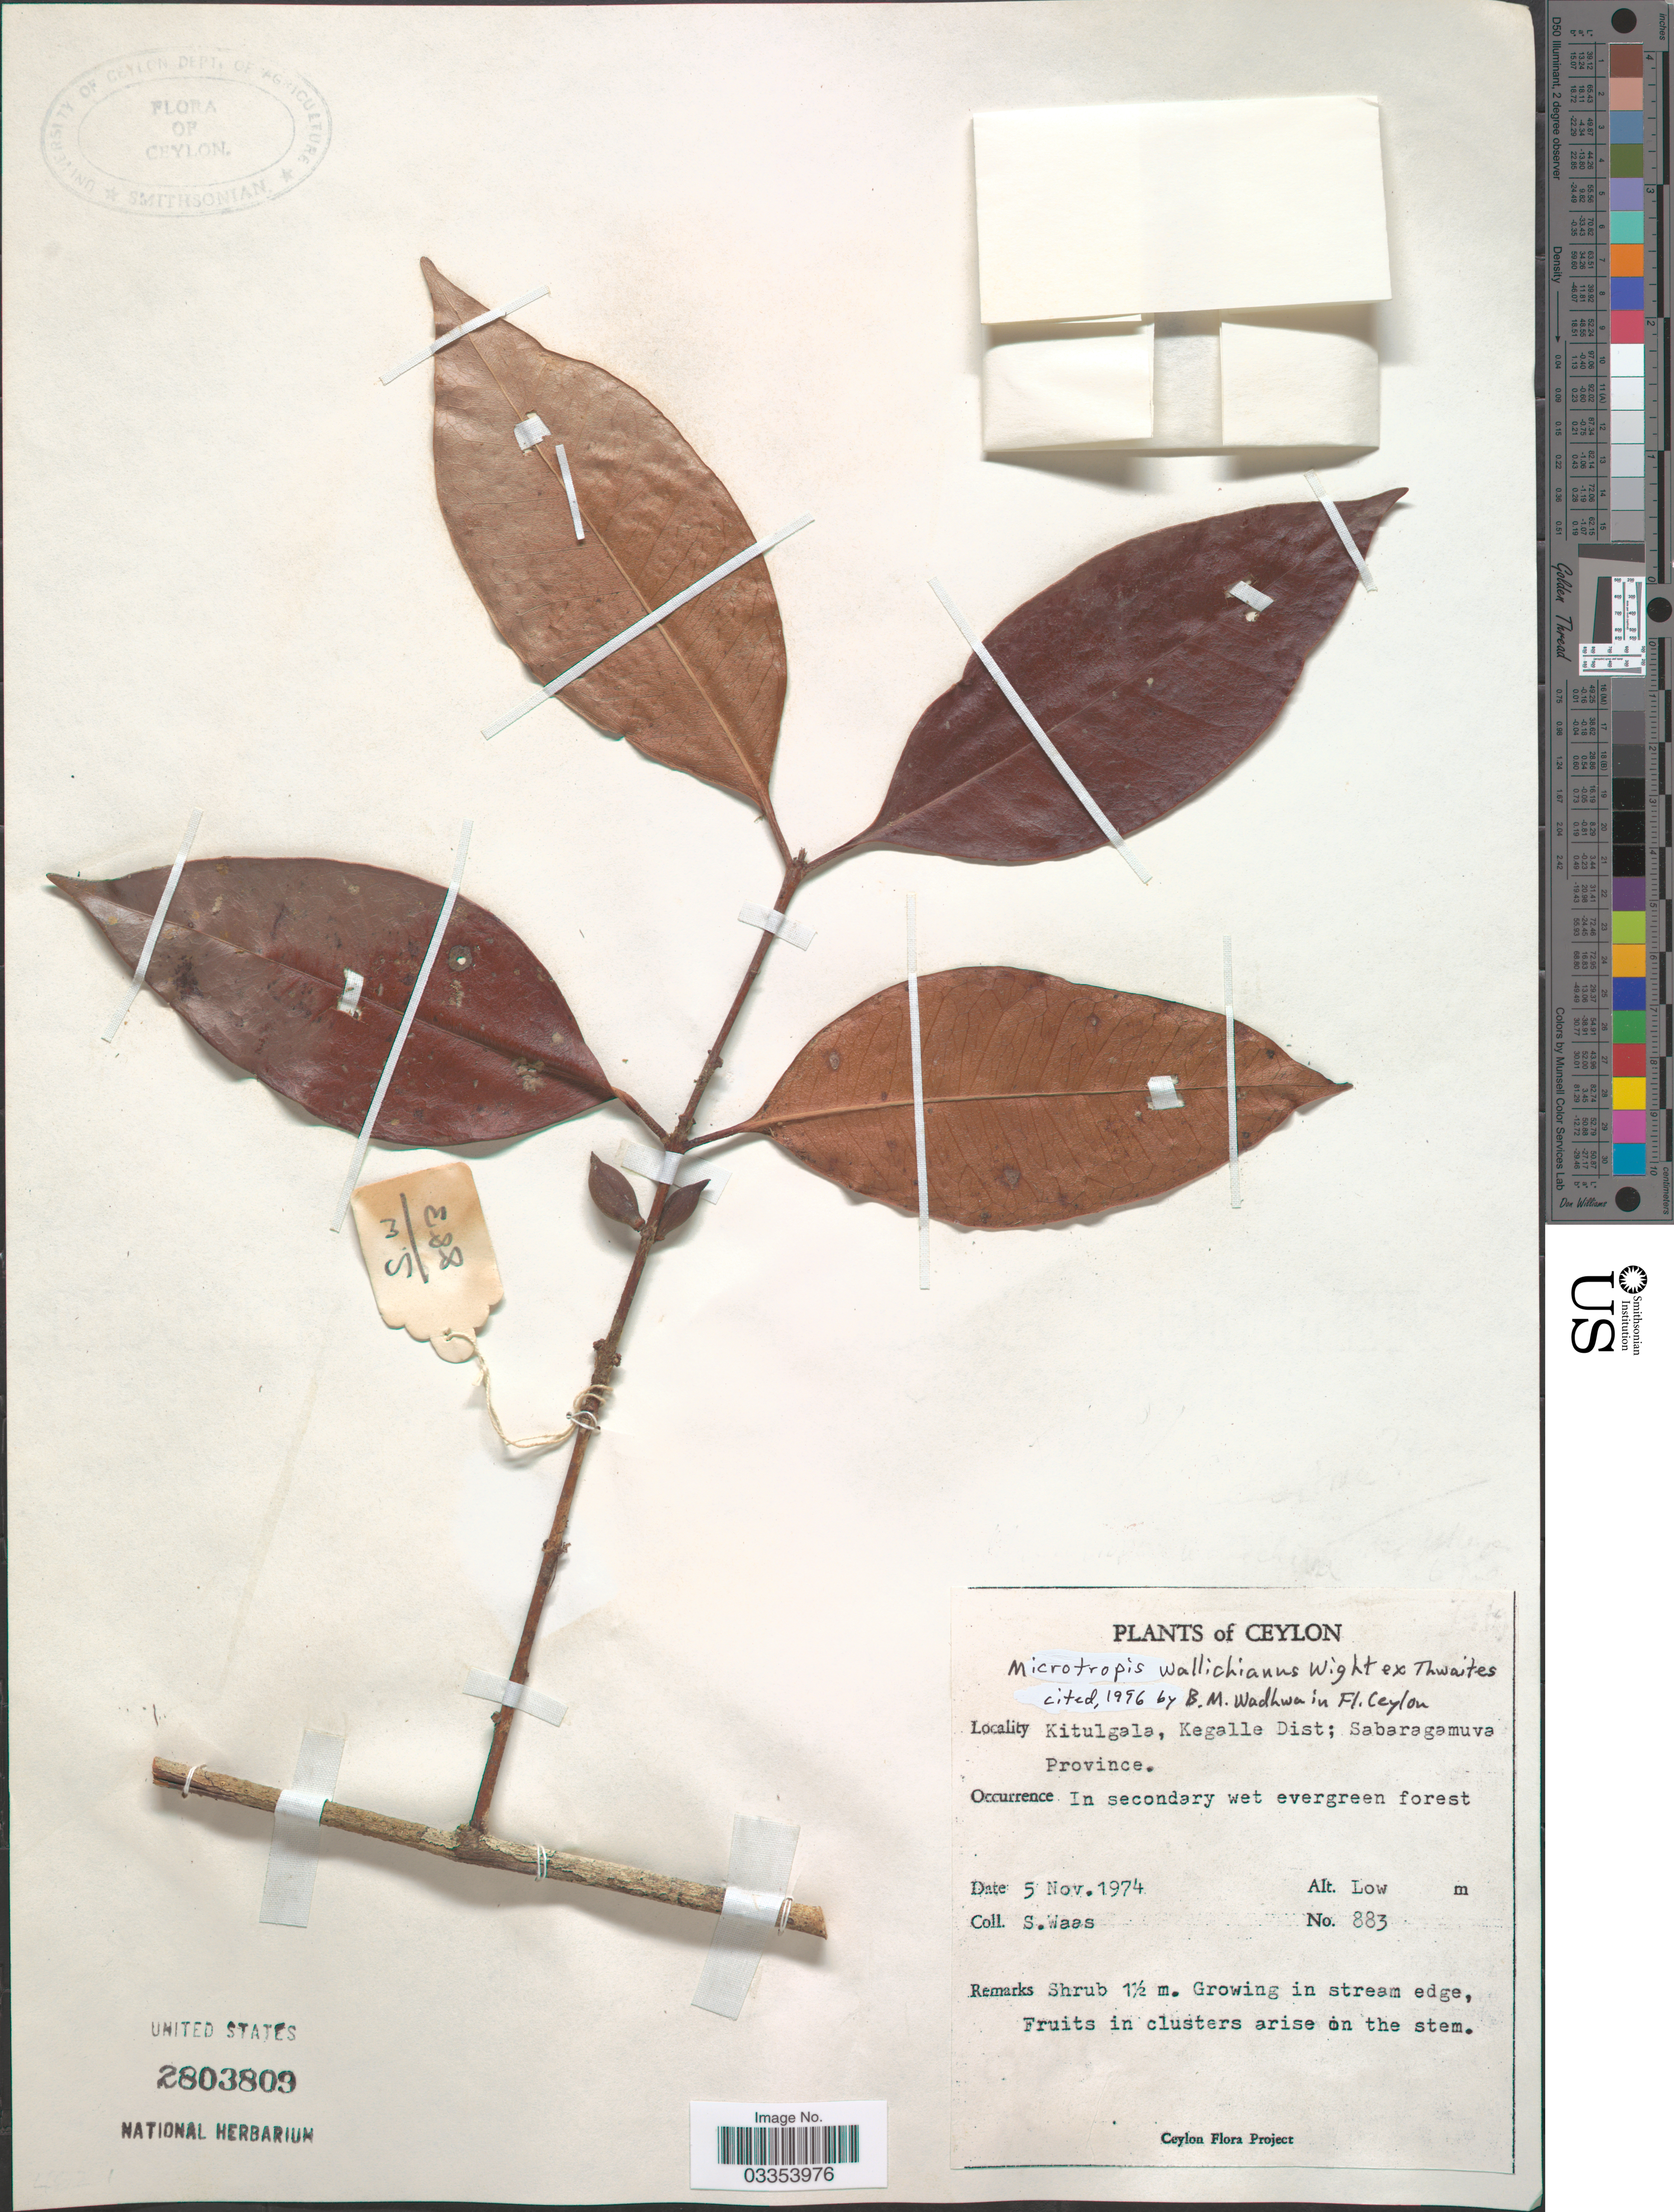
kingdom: Plantae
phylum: Tracheophyta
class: Magnoliopsida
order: Celastrales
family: Celastraceae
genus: Microtropis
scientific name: Microtropis wallichiana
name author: Wight in Thwaites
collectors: S. Waas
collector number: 883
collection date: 1974-11-05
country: Sri Lanka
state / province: Sabaragamuwa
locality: Ceylon. Kitulgala, Kegalle Dist; Sabaragamuva Province.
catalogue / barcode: US 2803809